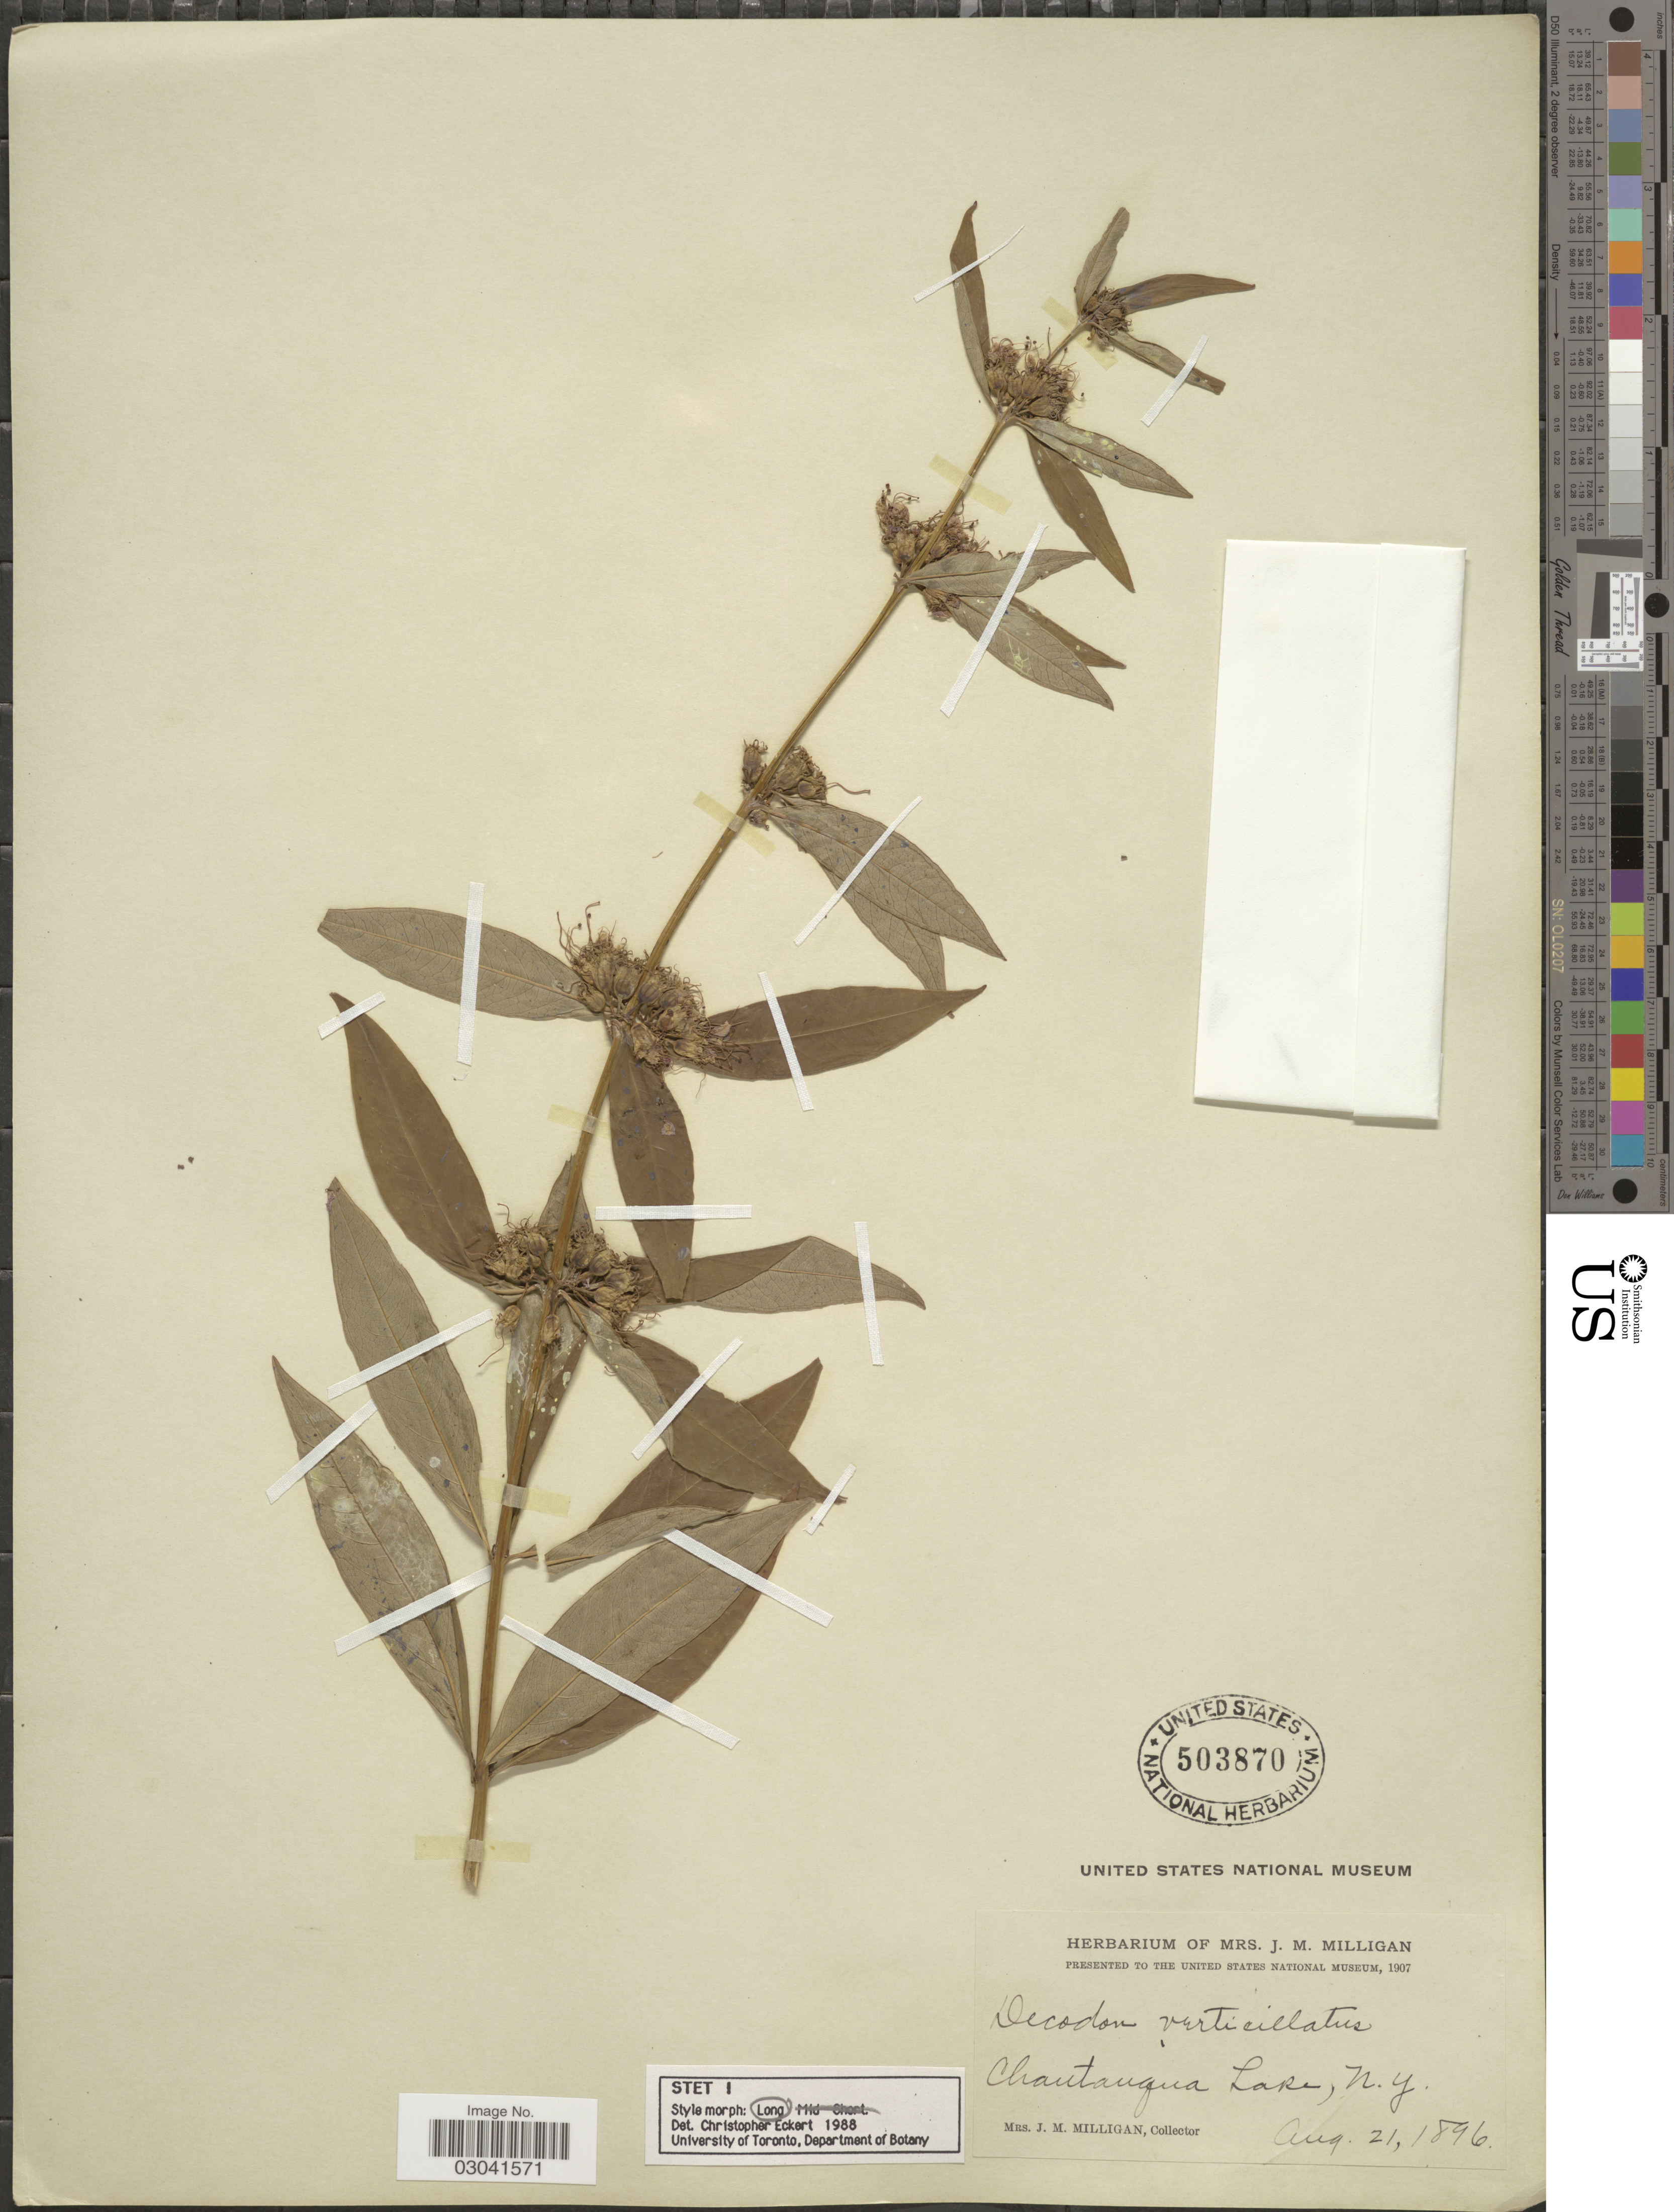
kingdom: Plantae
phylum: Tracheophyta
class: Magnoliopsida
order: Myrtales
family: Lythraceae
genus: Decodon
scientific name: Decodon verticillatus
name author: (L.) Elliott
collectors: J. Milligan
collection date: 1896-08-21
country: United States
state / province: New York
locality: Chautauqua Lake.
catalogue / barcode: US 503870